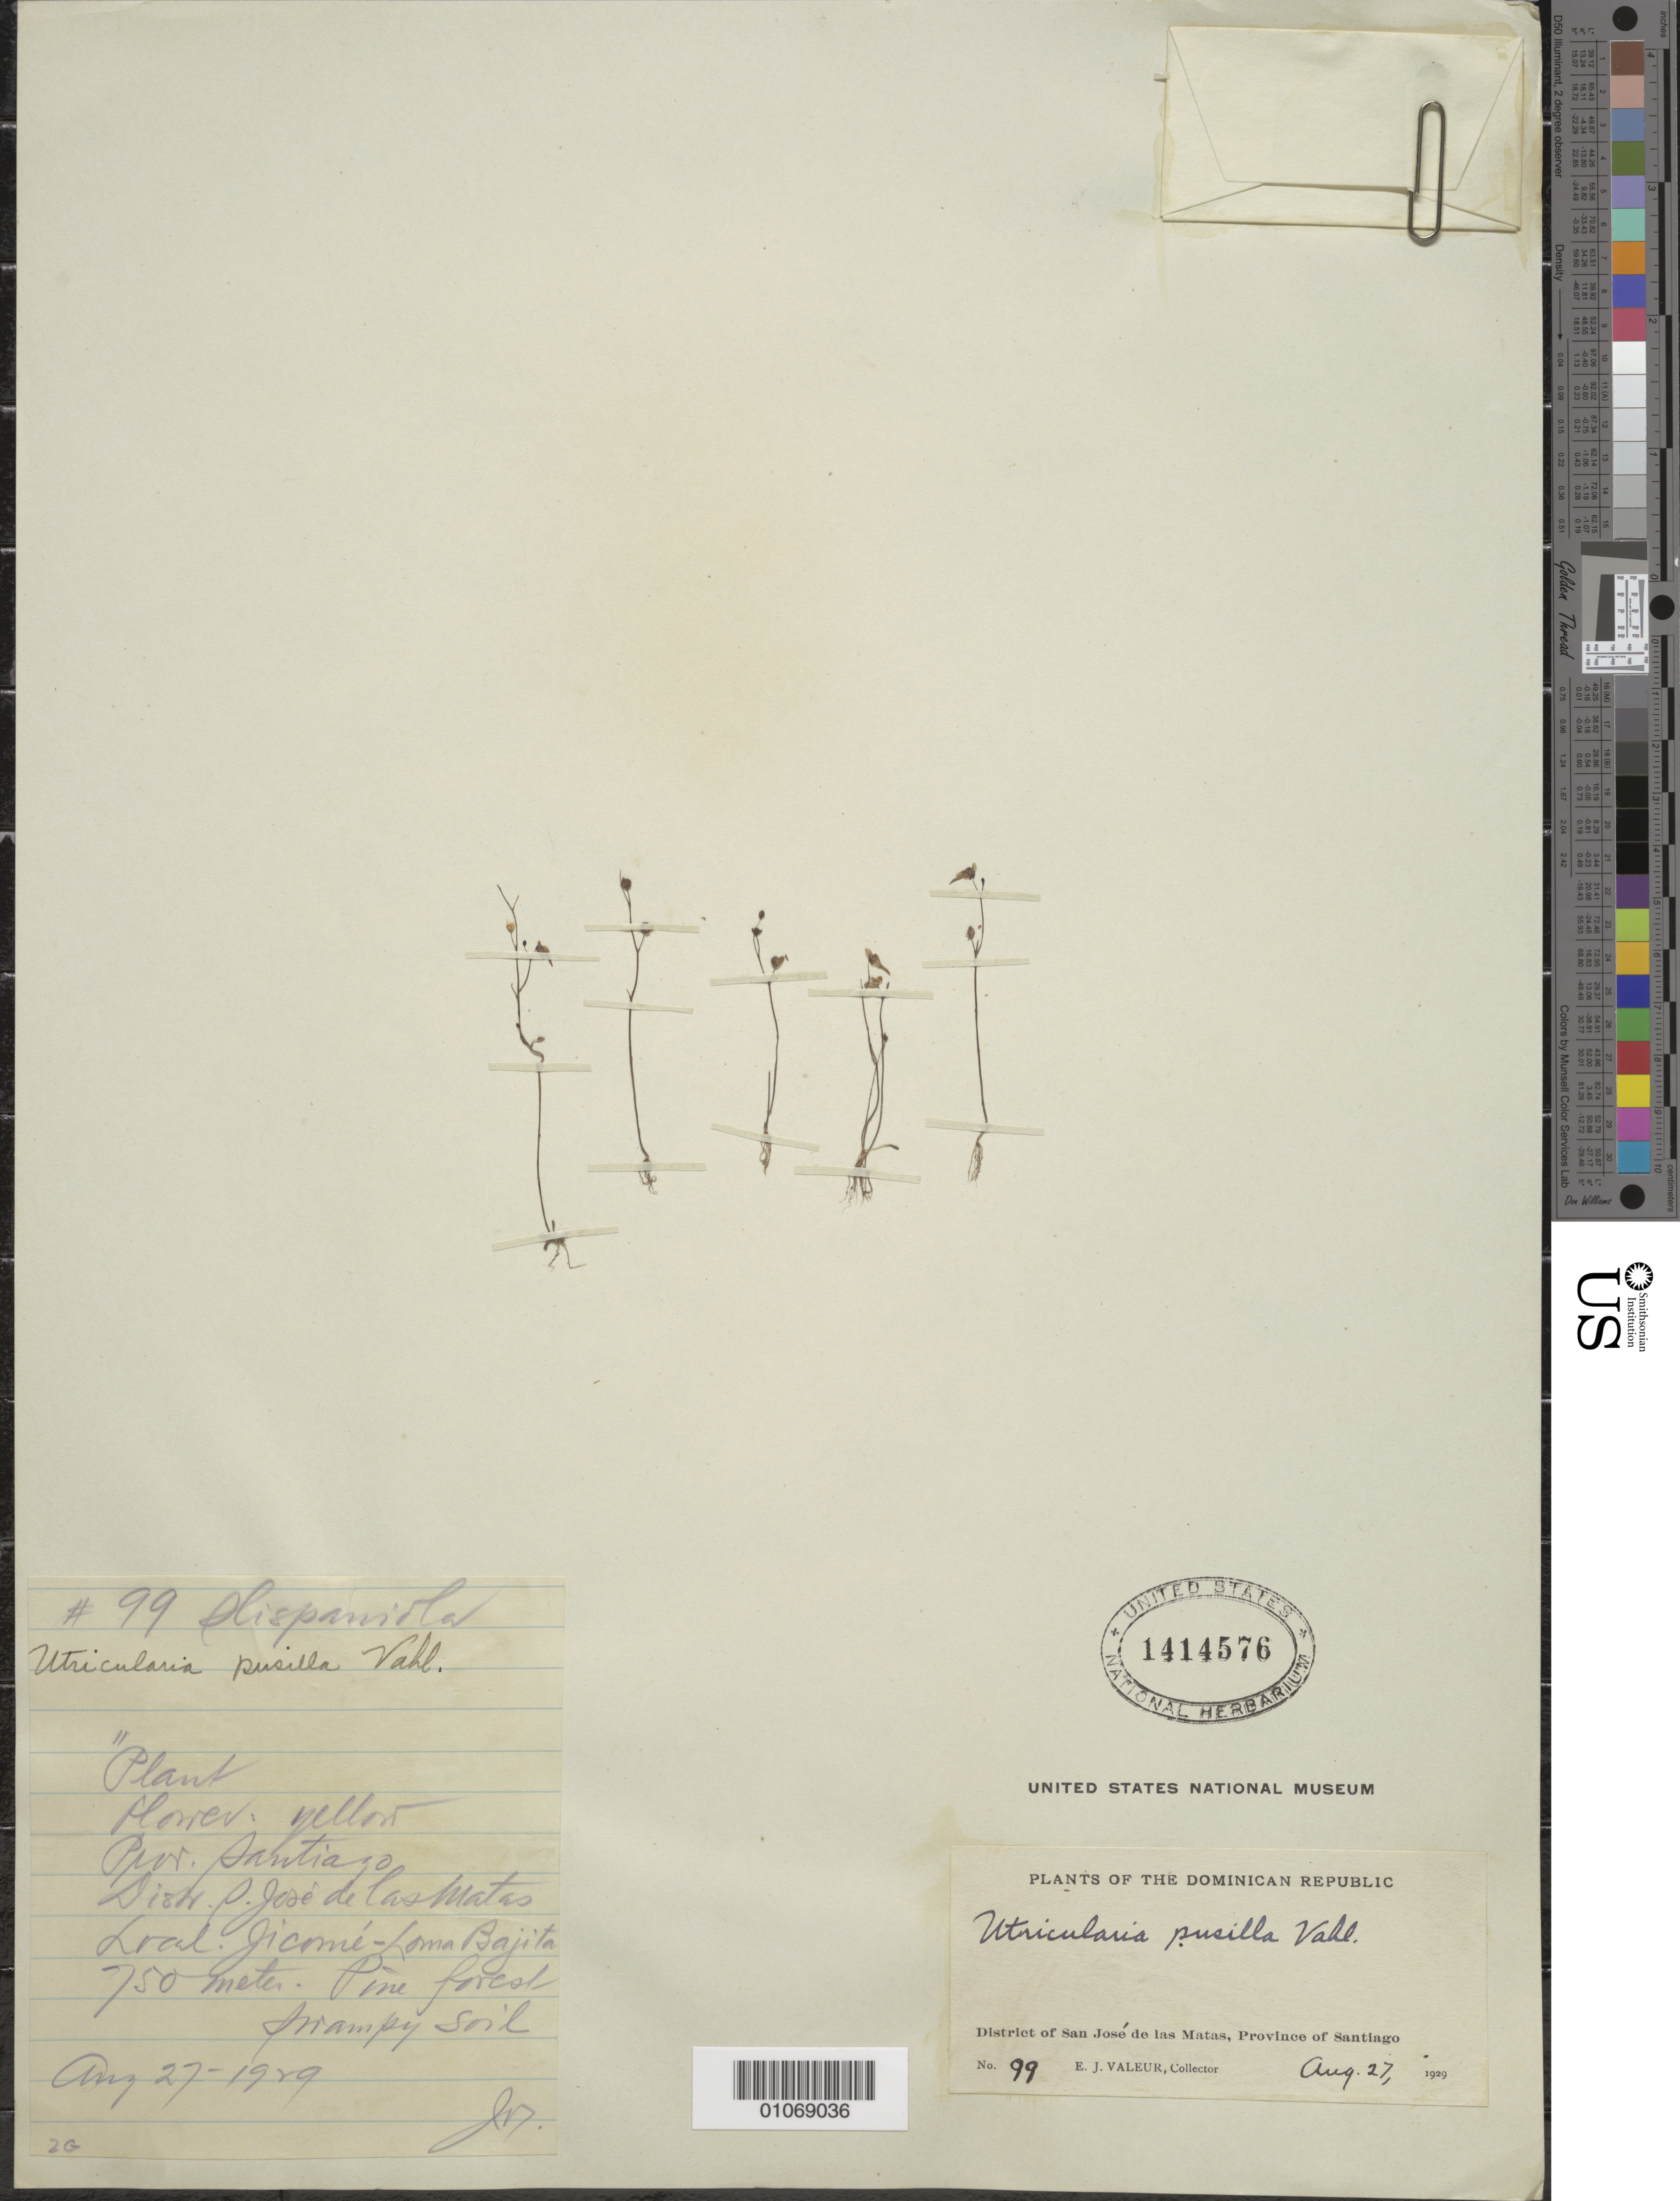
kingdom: Plantae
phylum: Tracheophyta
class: Magnoliopsida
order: Lamiales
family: Lentibulariaceae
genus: Utricularia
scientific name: Utricularia pusilla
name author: Vahl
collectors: E. Valeur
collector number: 99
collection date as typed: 27 Aug 1929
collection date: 1929-08-27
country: Dominican Republic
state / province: Santiago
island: Hispaniola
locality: District of San Jose de las Matas, province Santiago. Swampy soil.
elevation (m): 750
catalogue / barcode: US 1414576